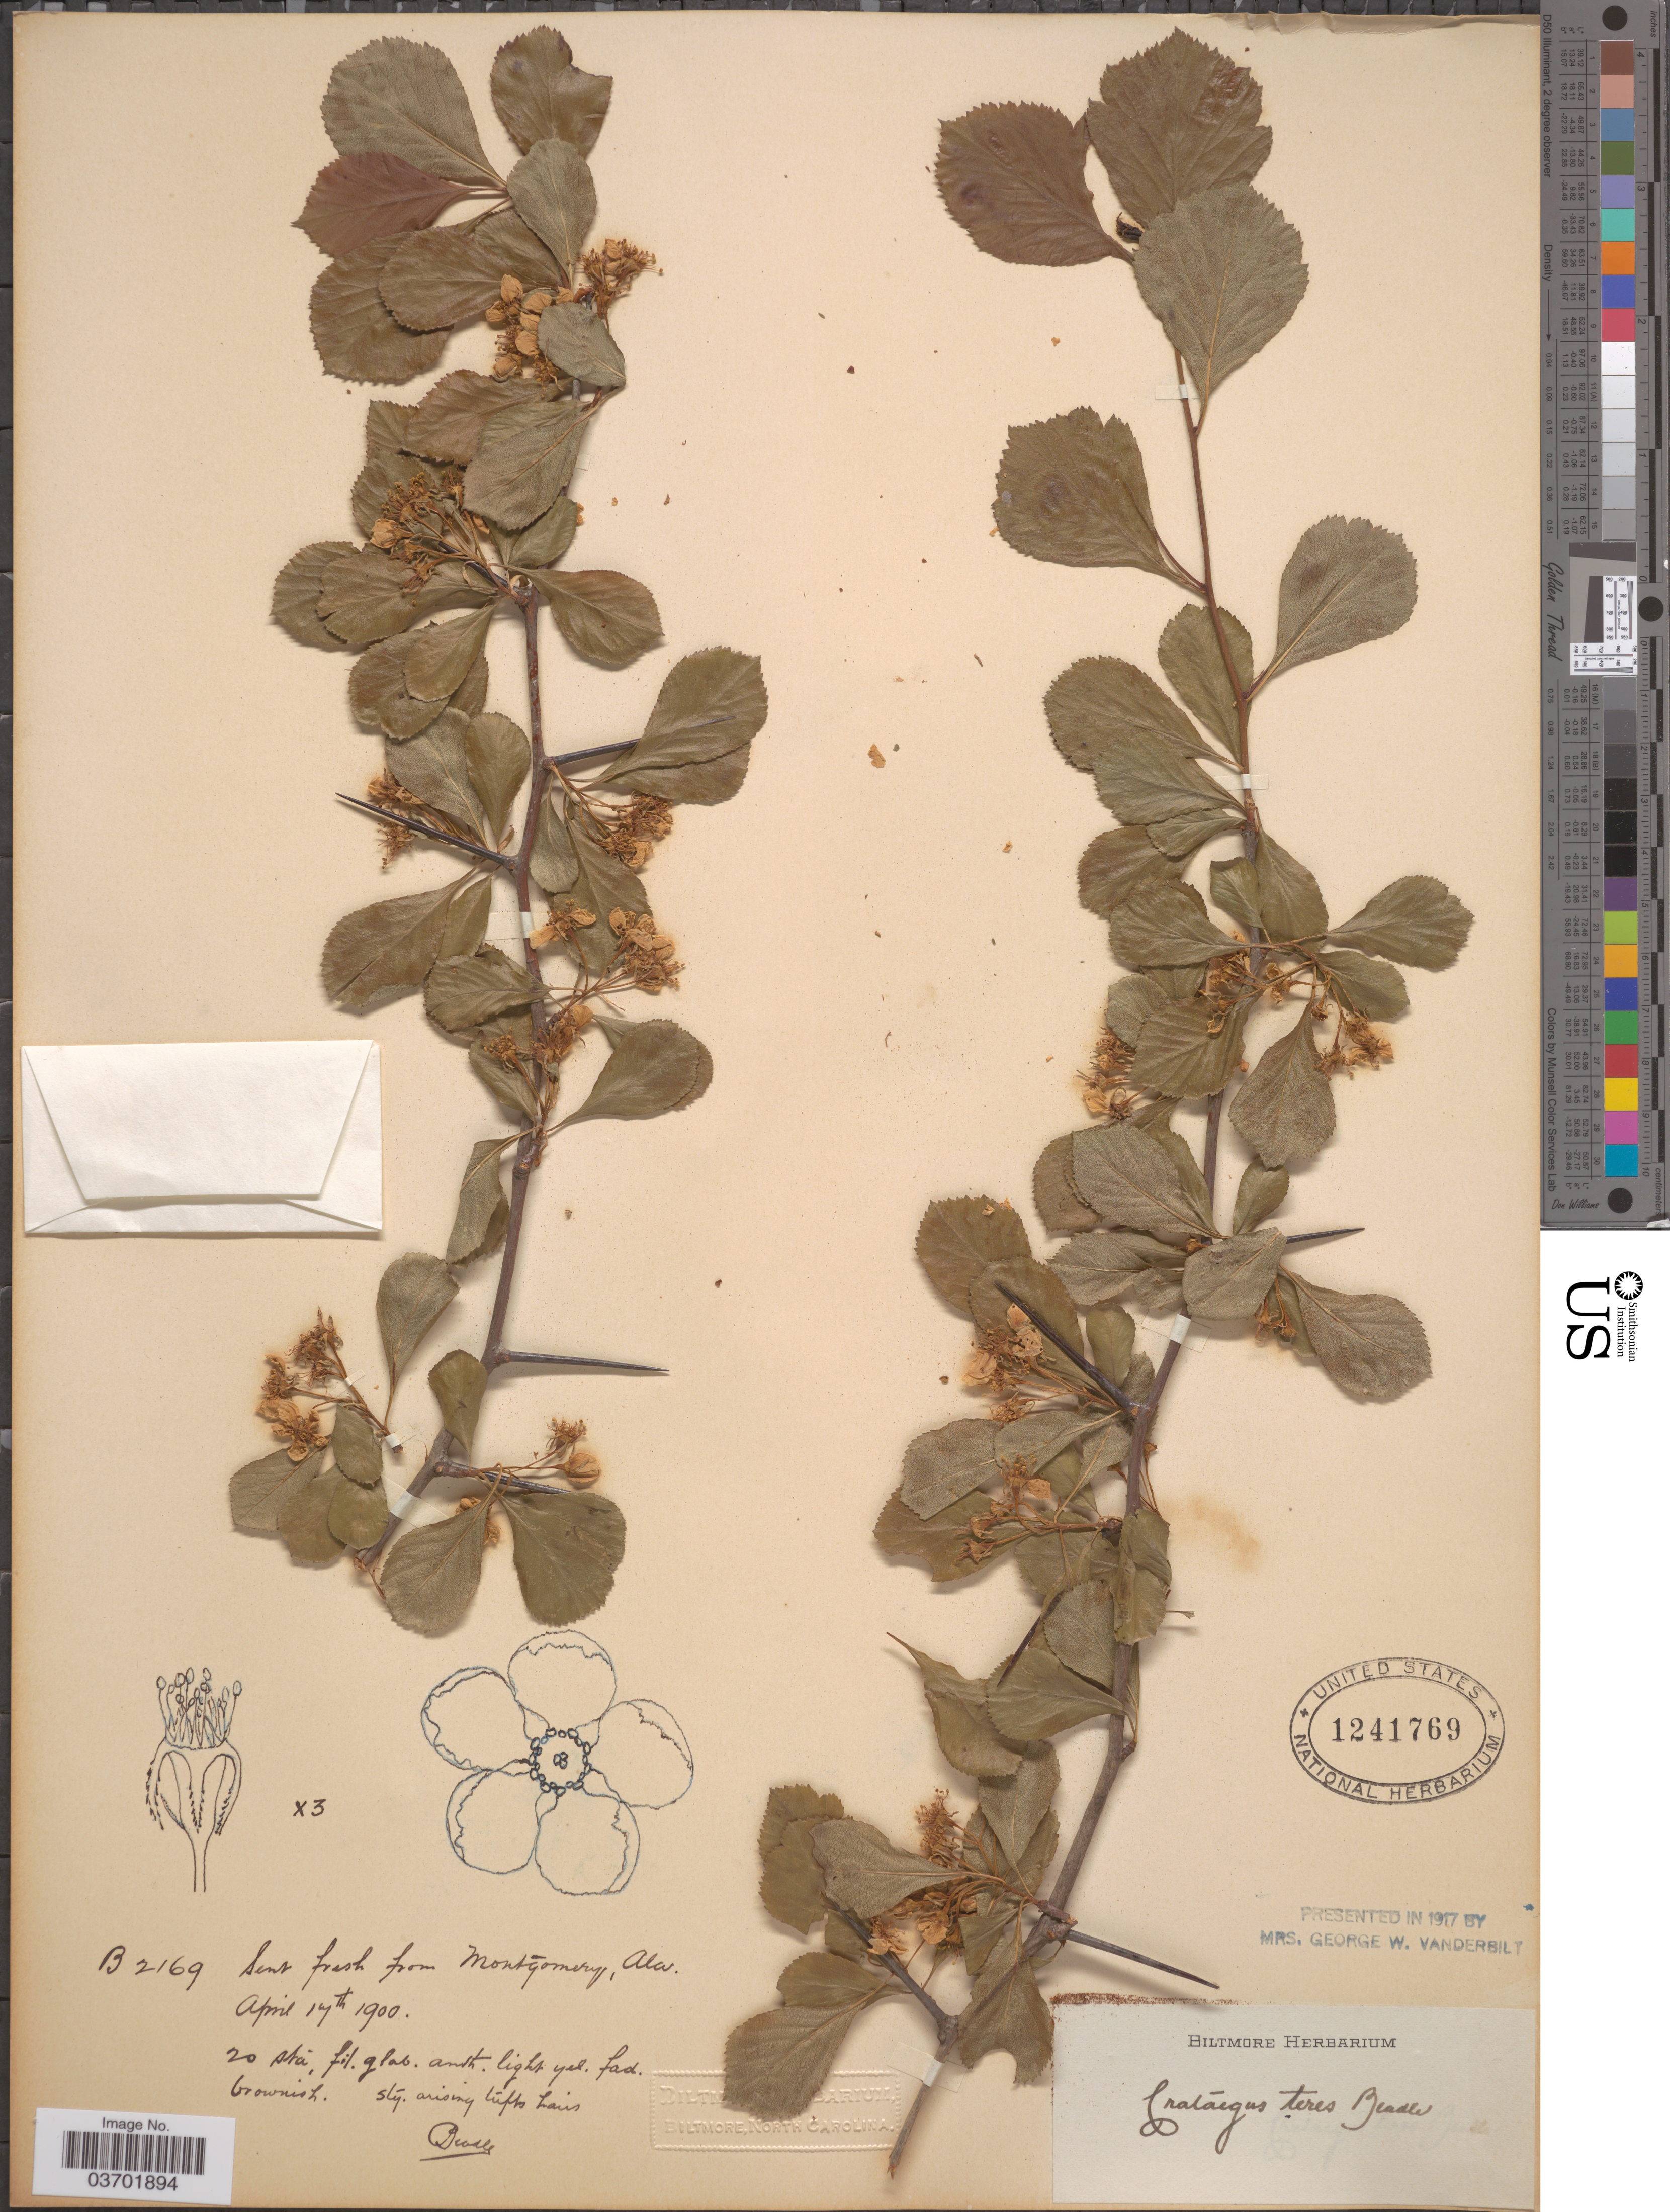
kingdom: Plantae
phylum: Tracheophyta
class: Magnoliopsida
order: Rosales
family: Rosaceae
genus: Crataegus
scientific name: Crataegus teres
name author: Beadle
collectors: ex herb. Biltmore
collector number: B2169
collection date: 1900-04-14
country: United States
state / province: Alabama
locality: Montgomery.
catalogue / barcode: US 1241769